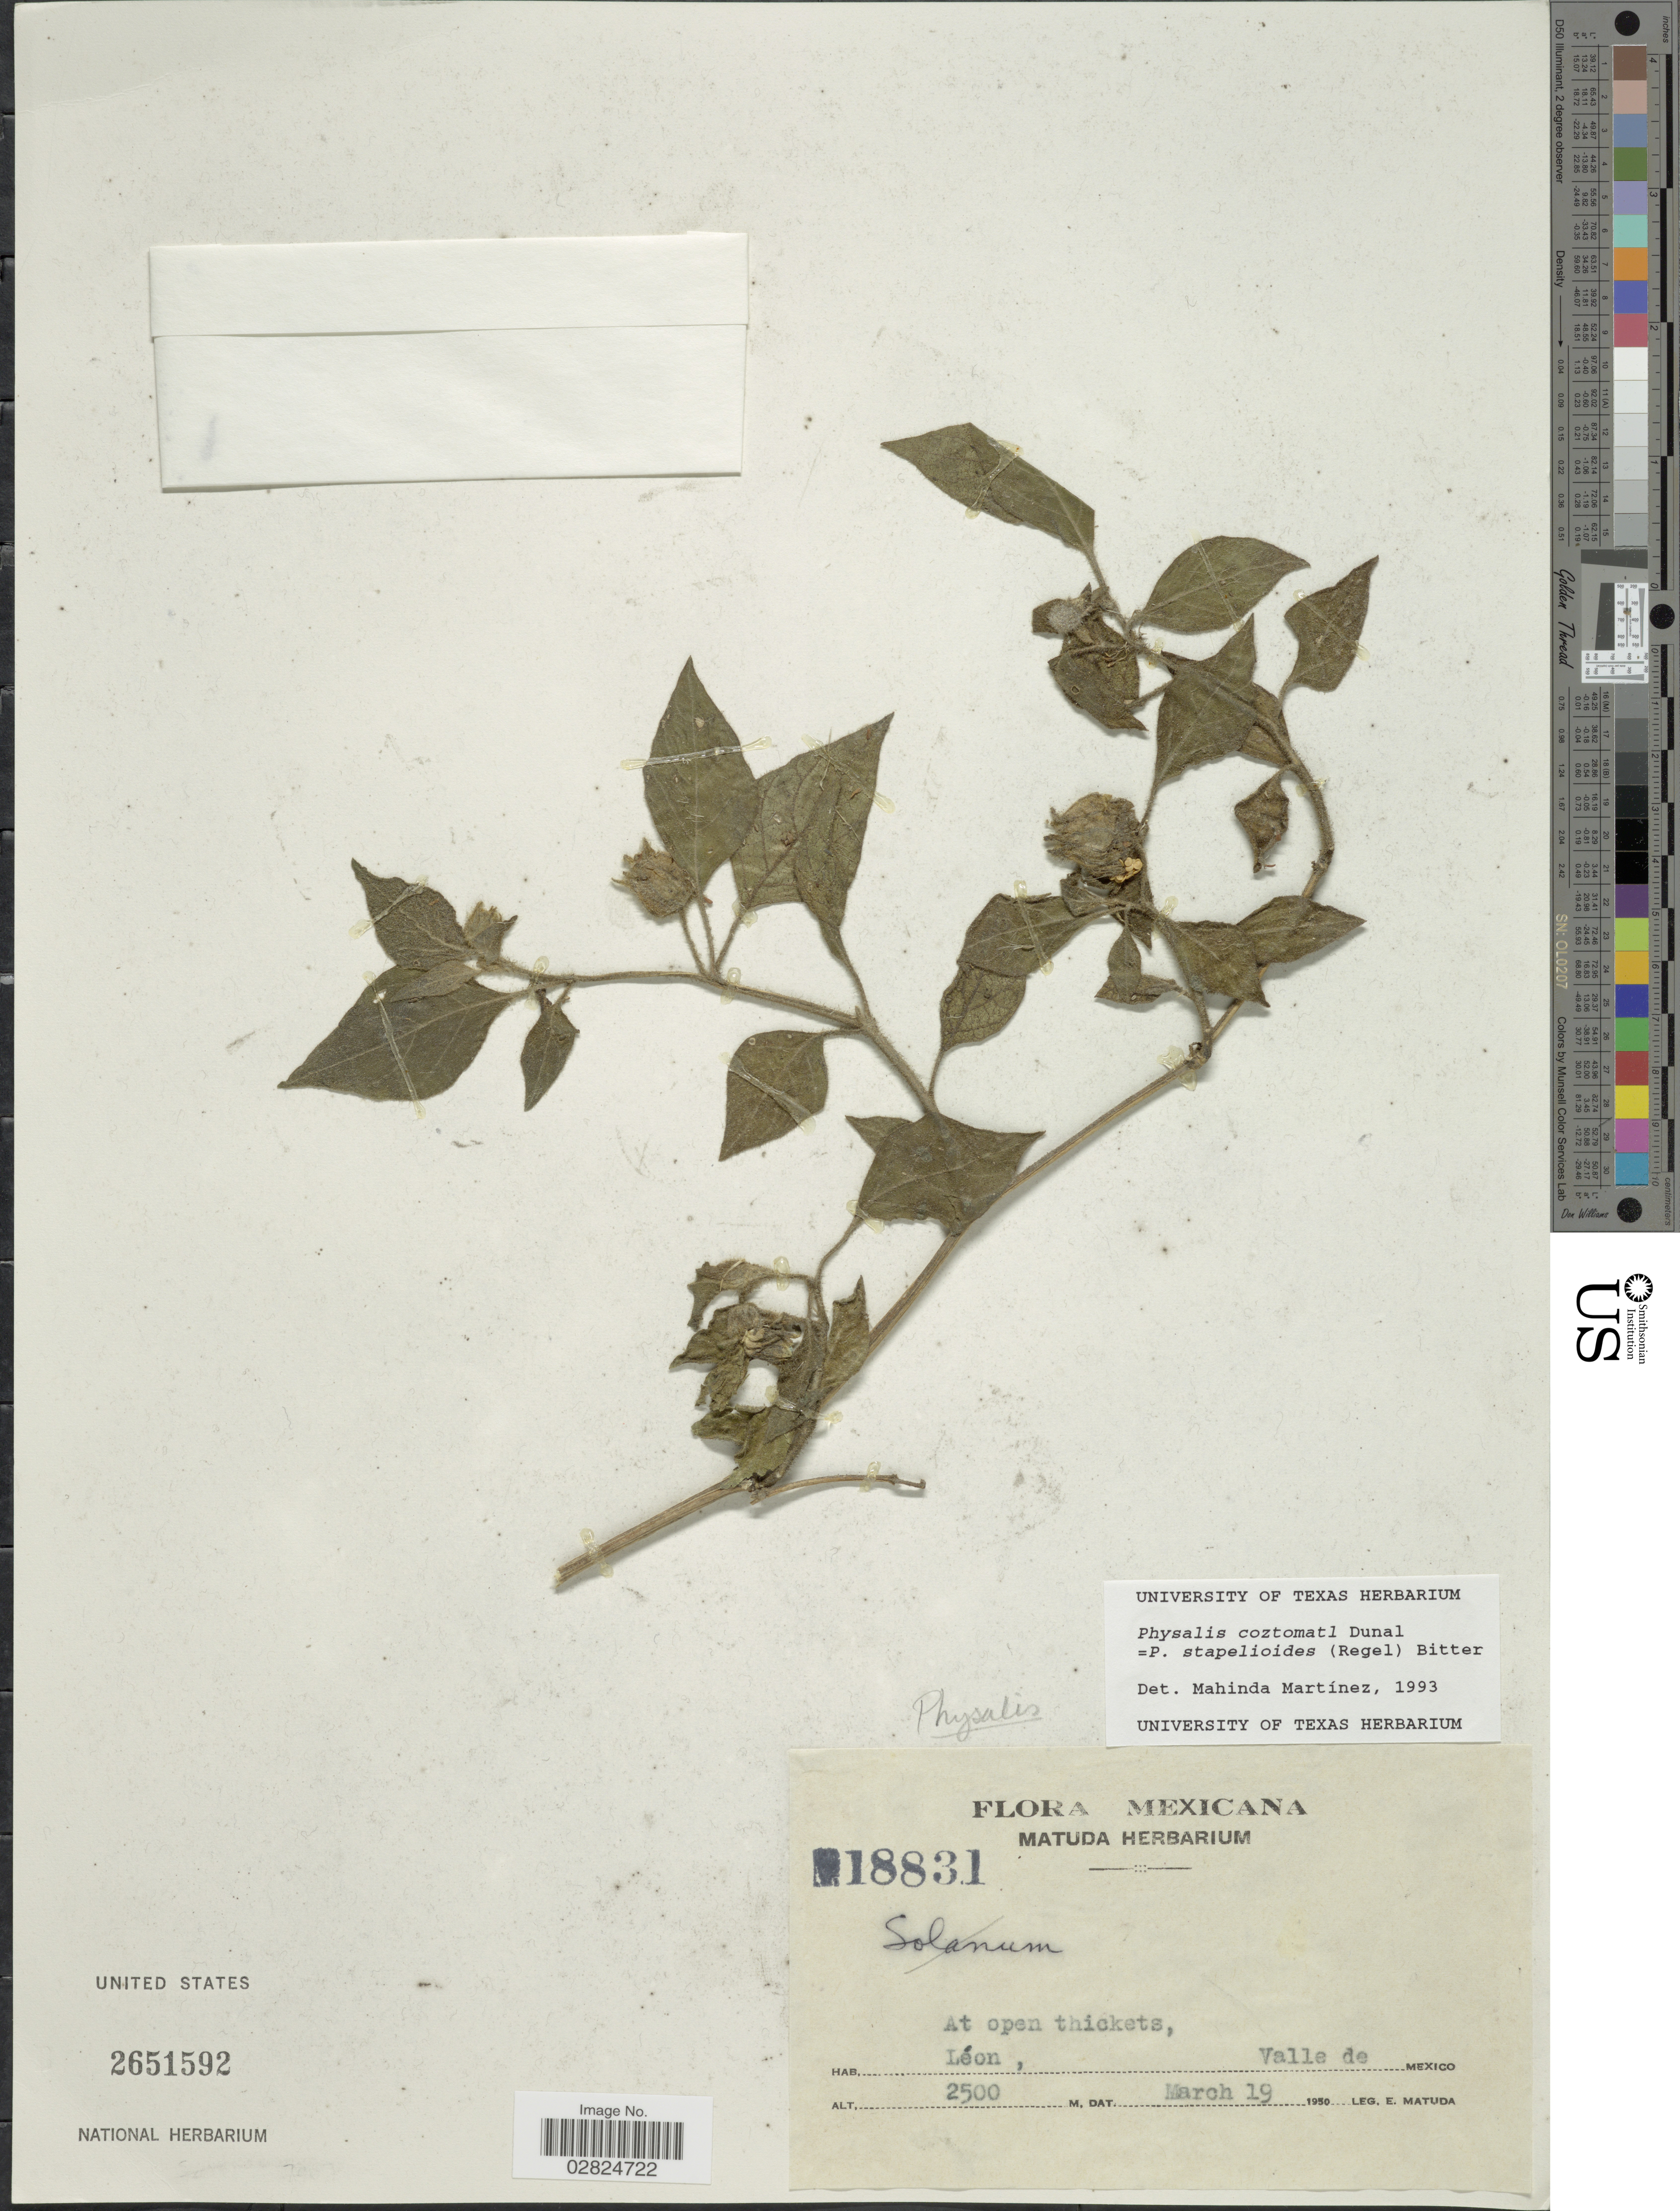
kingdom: Plantae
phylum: Tracheophyta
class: Magnoliopsida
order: Solanales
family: Solanaceae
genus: Physalis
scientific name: Physalis coztomatl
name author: Dunal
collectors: E. Matuda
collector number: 18831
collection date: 1950-03-19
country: Mexico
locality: Léon, Valle de Mexico.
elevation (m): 2500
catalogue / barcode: US 2651592